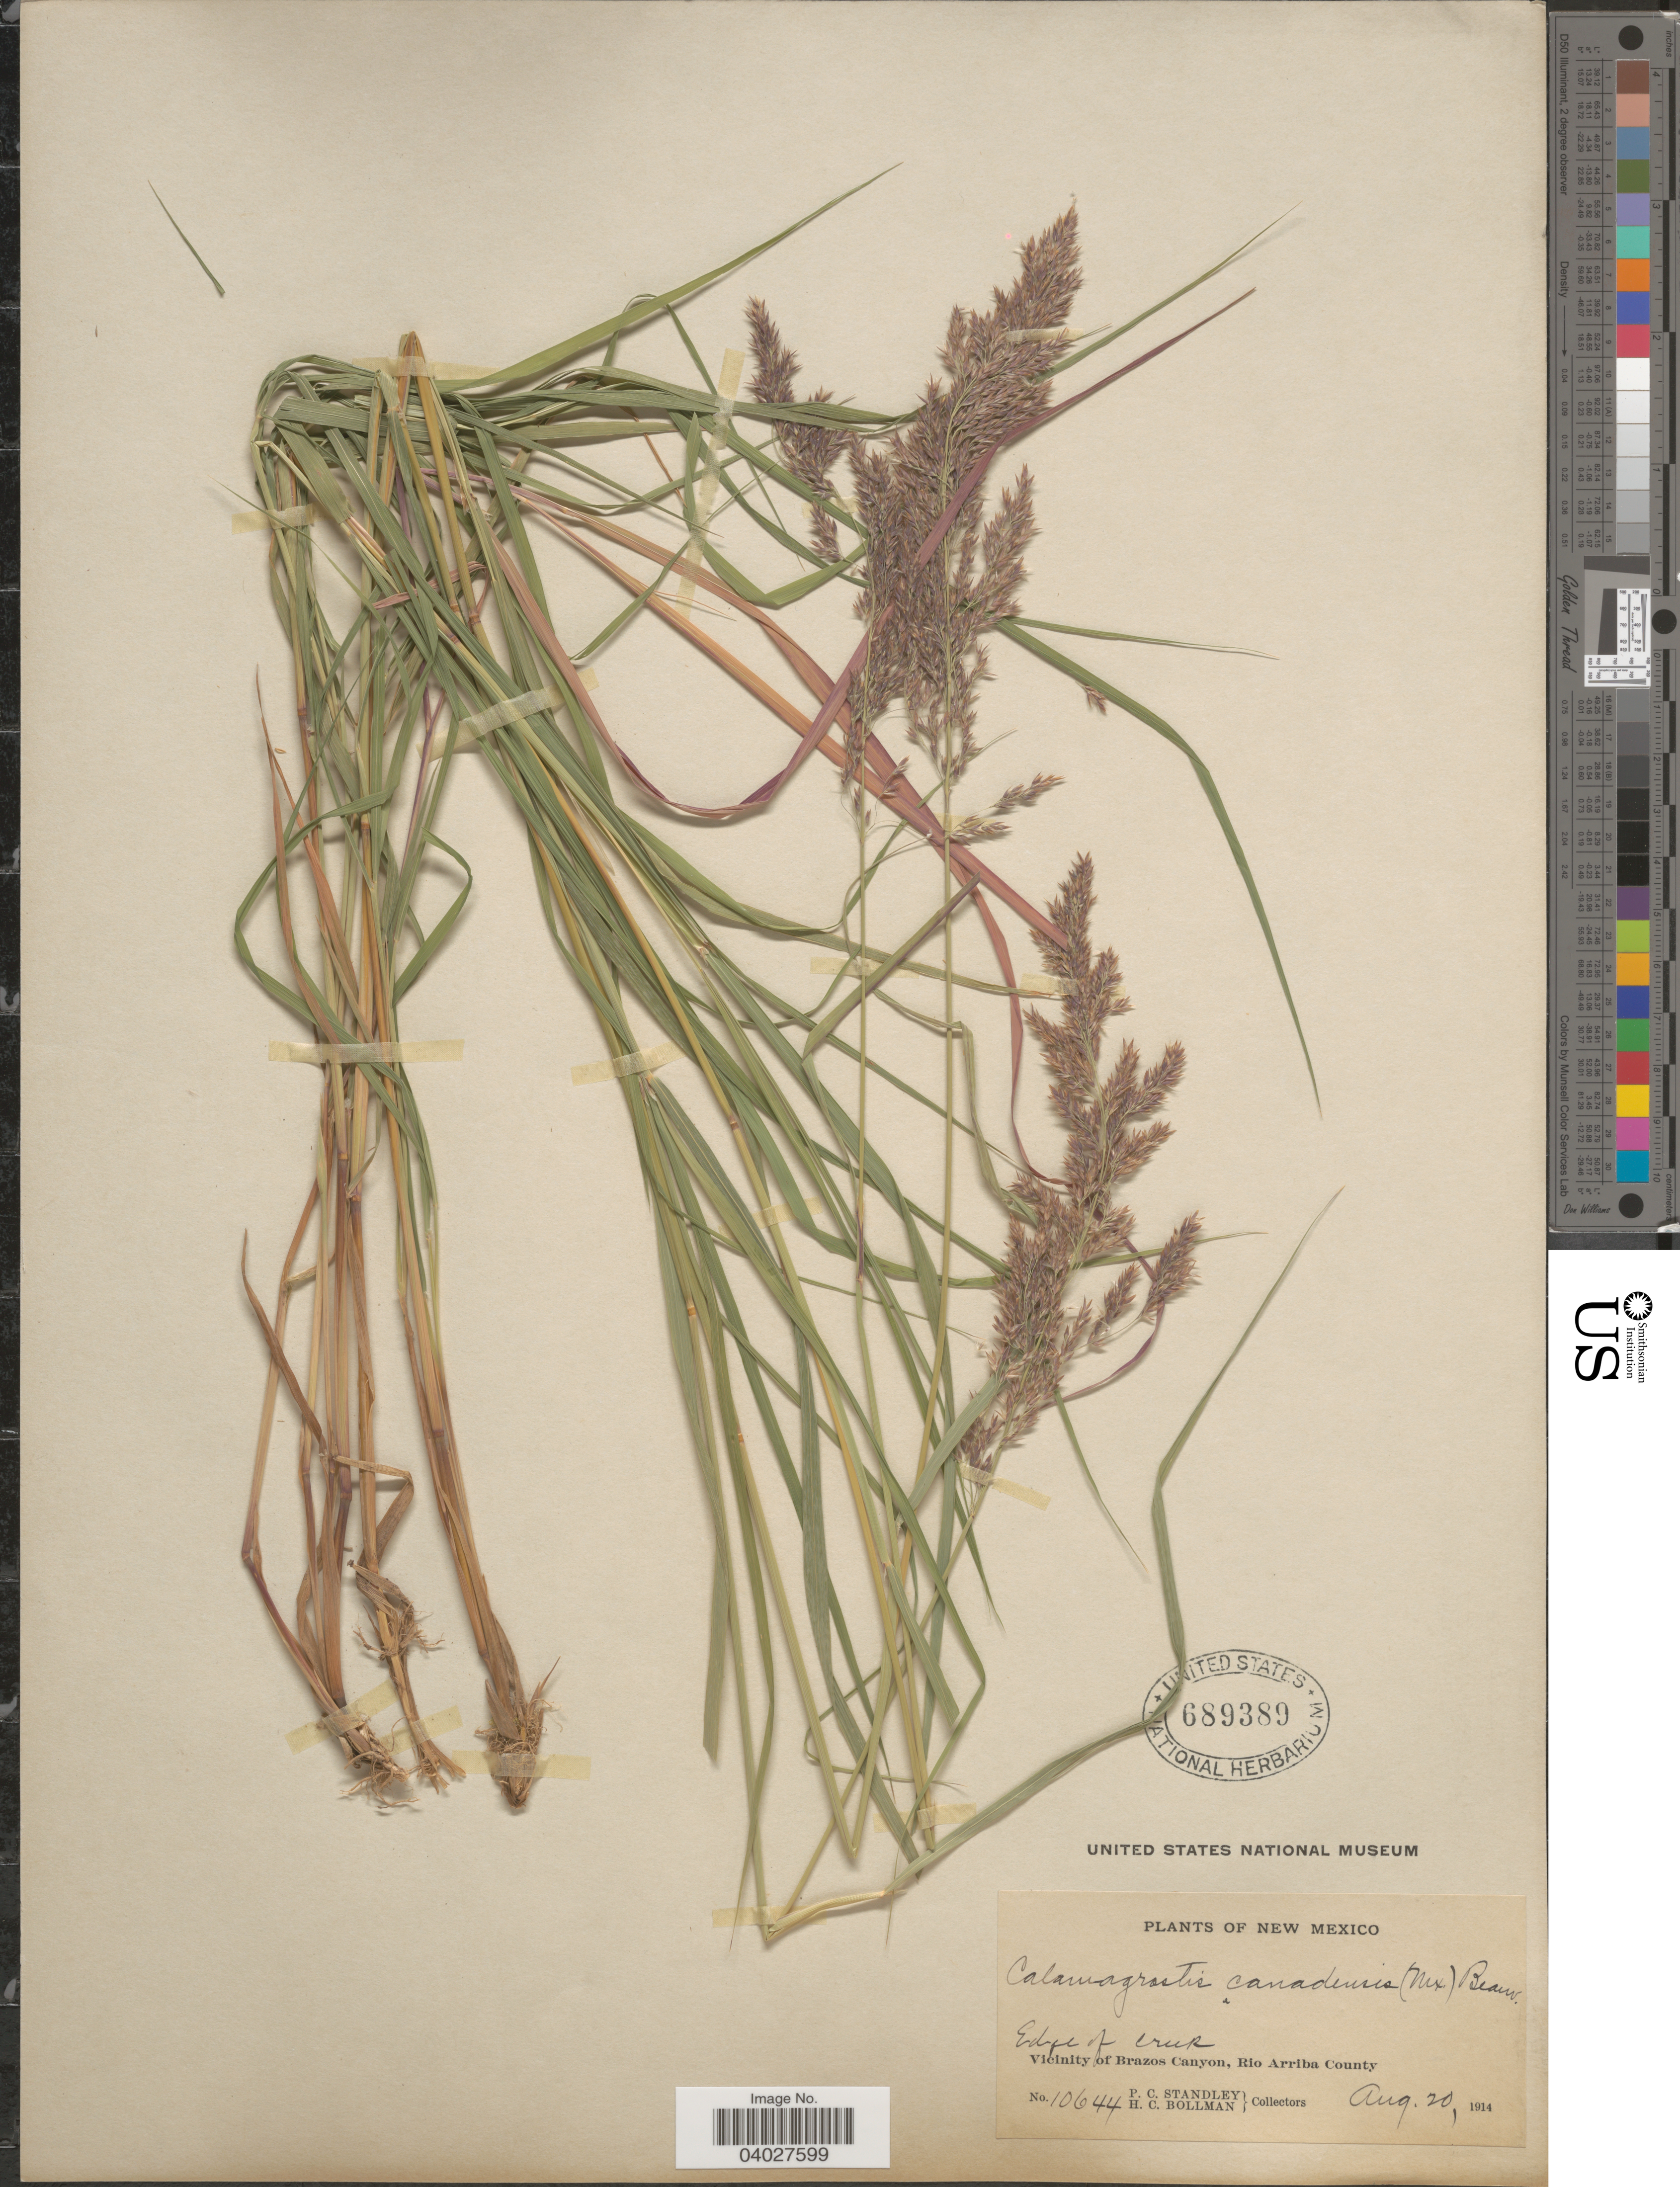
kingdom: Plantae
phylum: Tracheophyta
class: Liliopsida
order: Poales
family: Poaceae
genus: Calamagrostis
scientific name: Calamagrostis canadensis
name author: (Michx.) P. Beauv.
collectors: P. C. Standley & H. C. Bollman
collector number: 10644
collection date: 1914-08-20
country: United States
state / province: New Mexico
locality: Edge of creek. Vicinity of Brazos Canyon, Rio Arriba County.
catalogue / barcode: US 689389